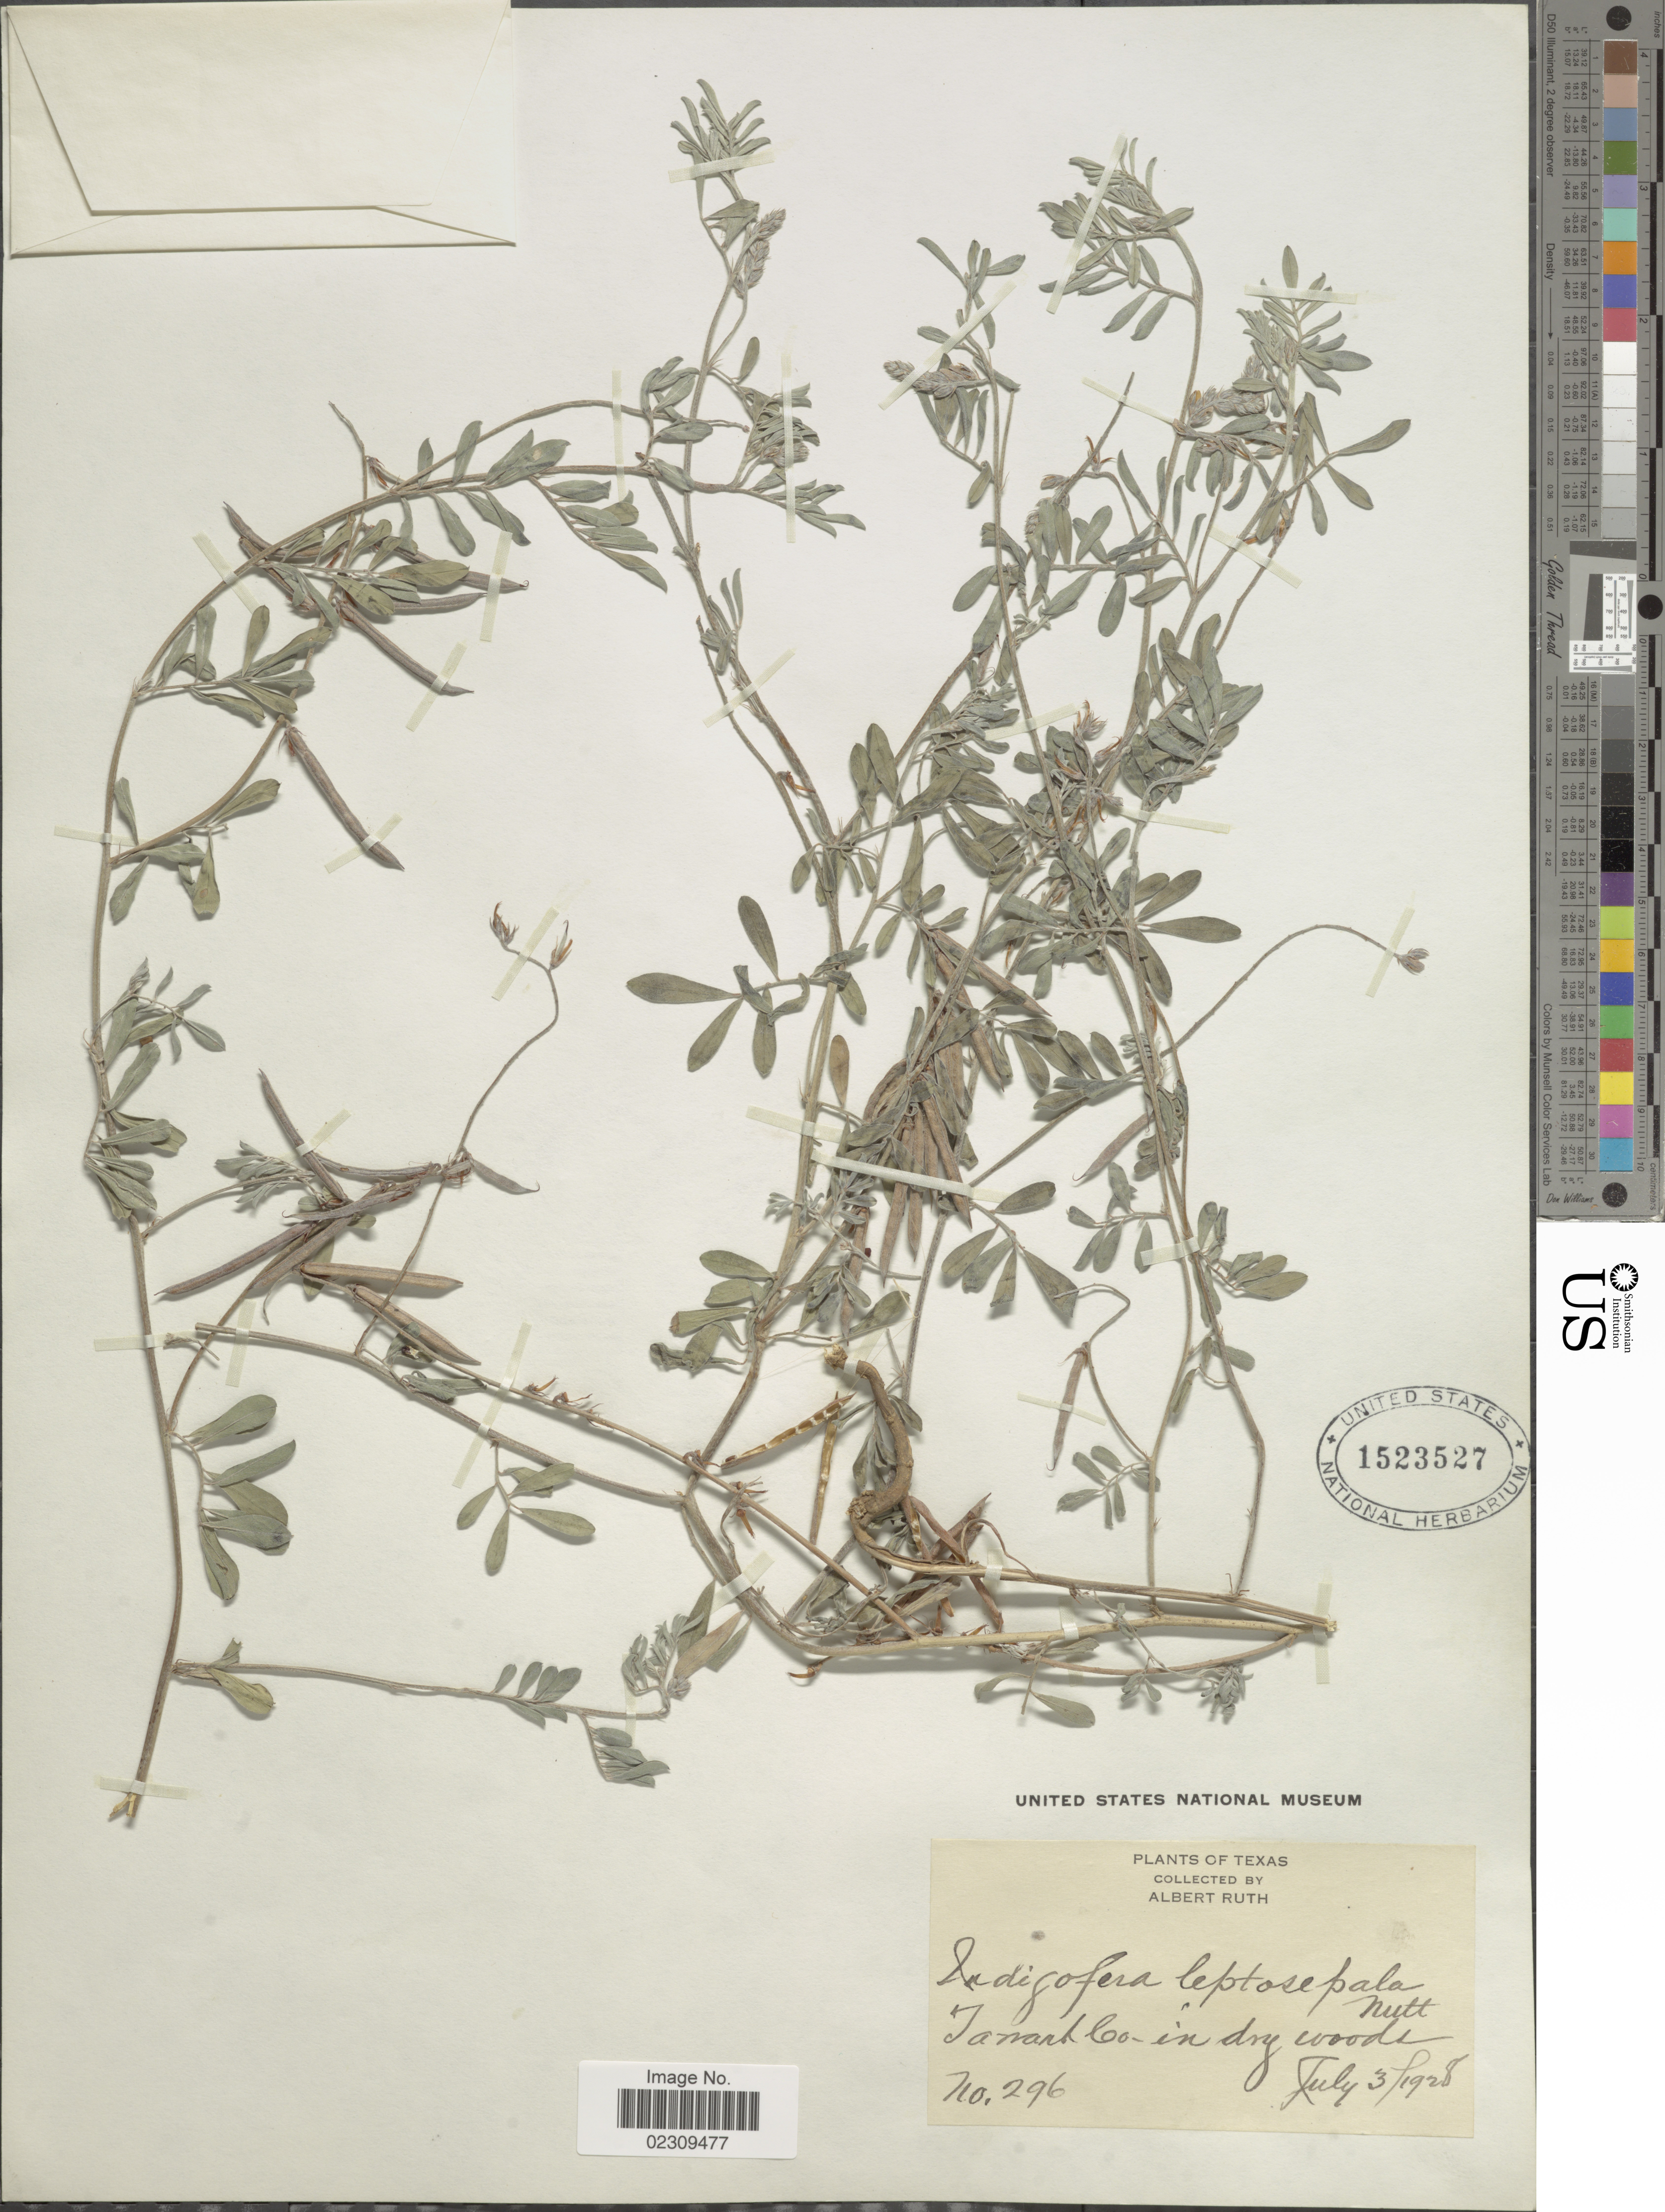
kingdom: Plantae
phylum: Tracheophyta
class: Magnoliopsida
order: Fabales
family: Fabaceae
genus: Indigofera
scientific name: Indigofera leptosepala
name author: Nutt.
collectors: A. Ruth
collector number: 296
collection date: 1928-07-03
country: United States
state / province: Texas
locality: Tarrant Co.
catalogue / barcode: US 1523527